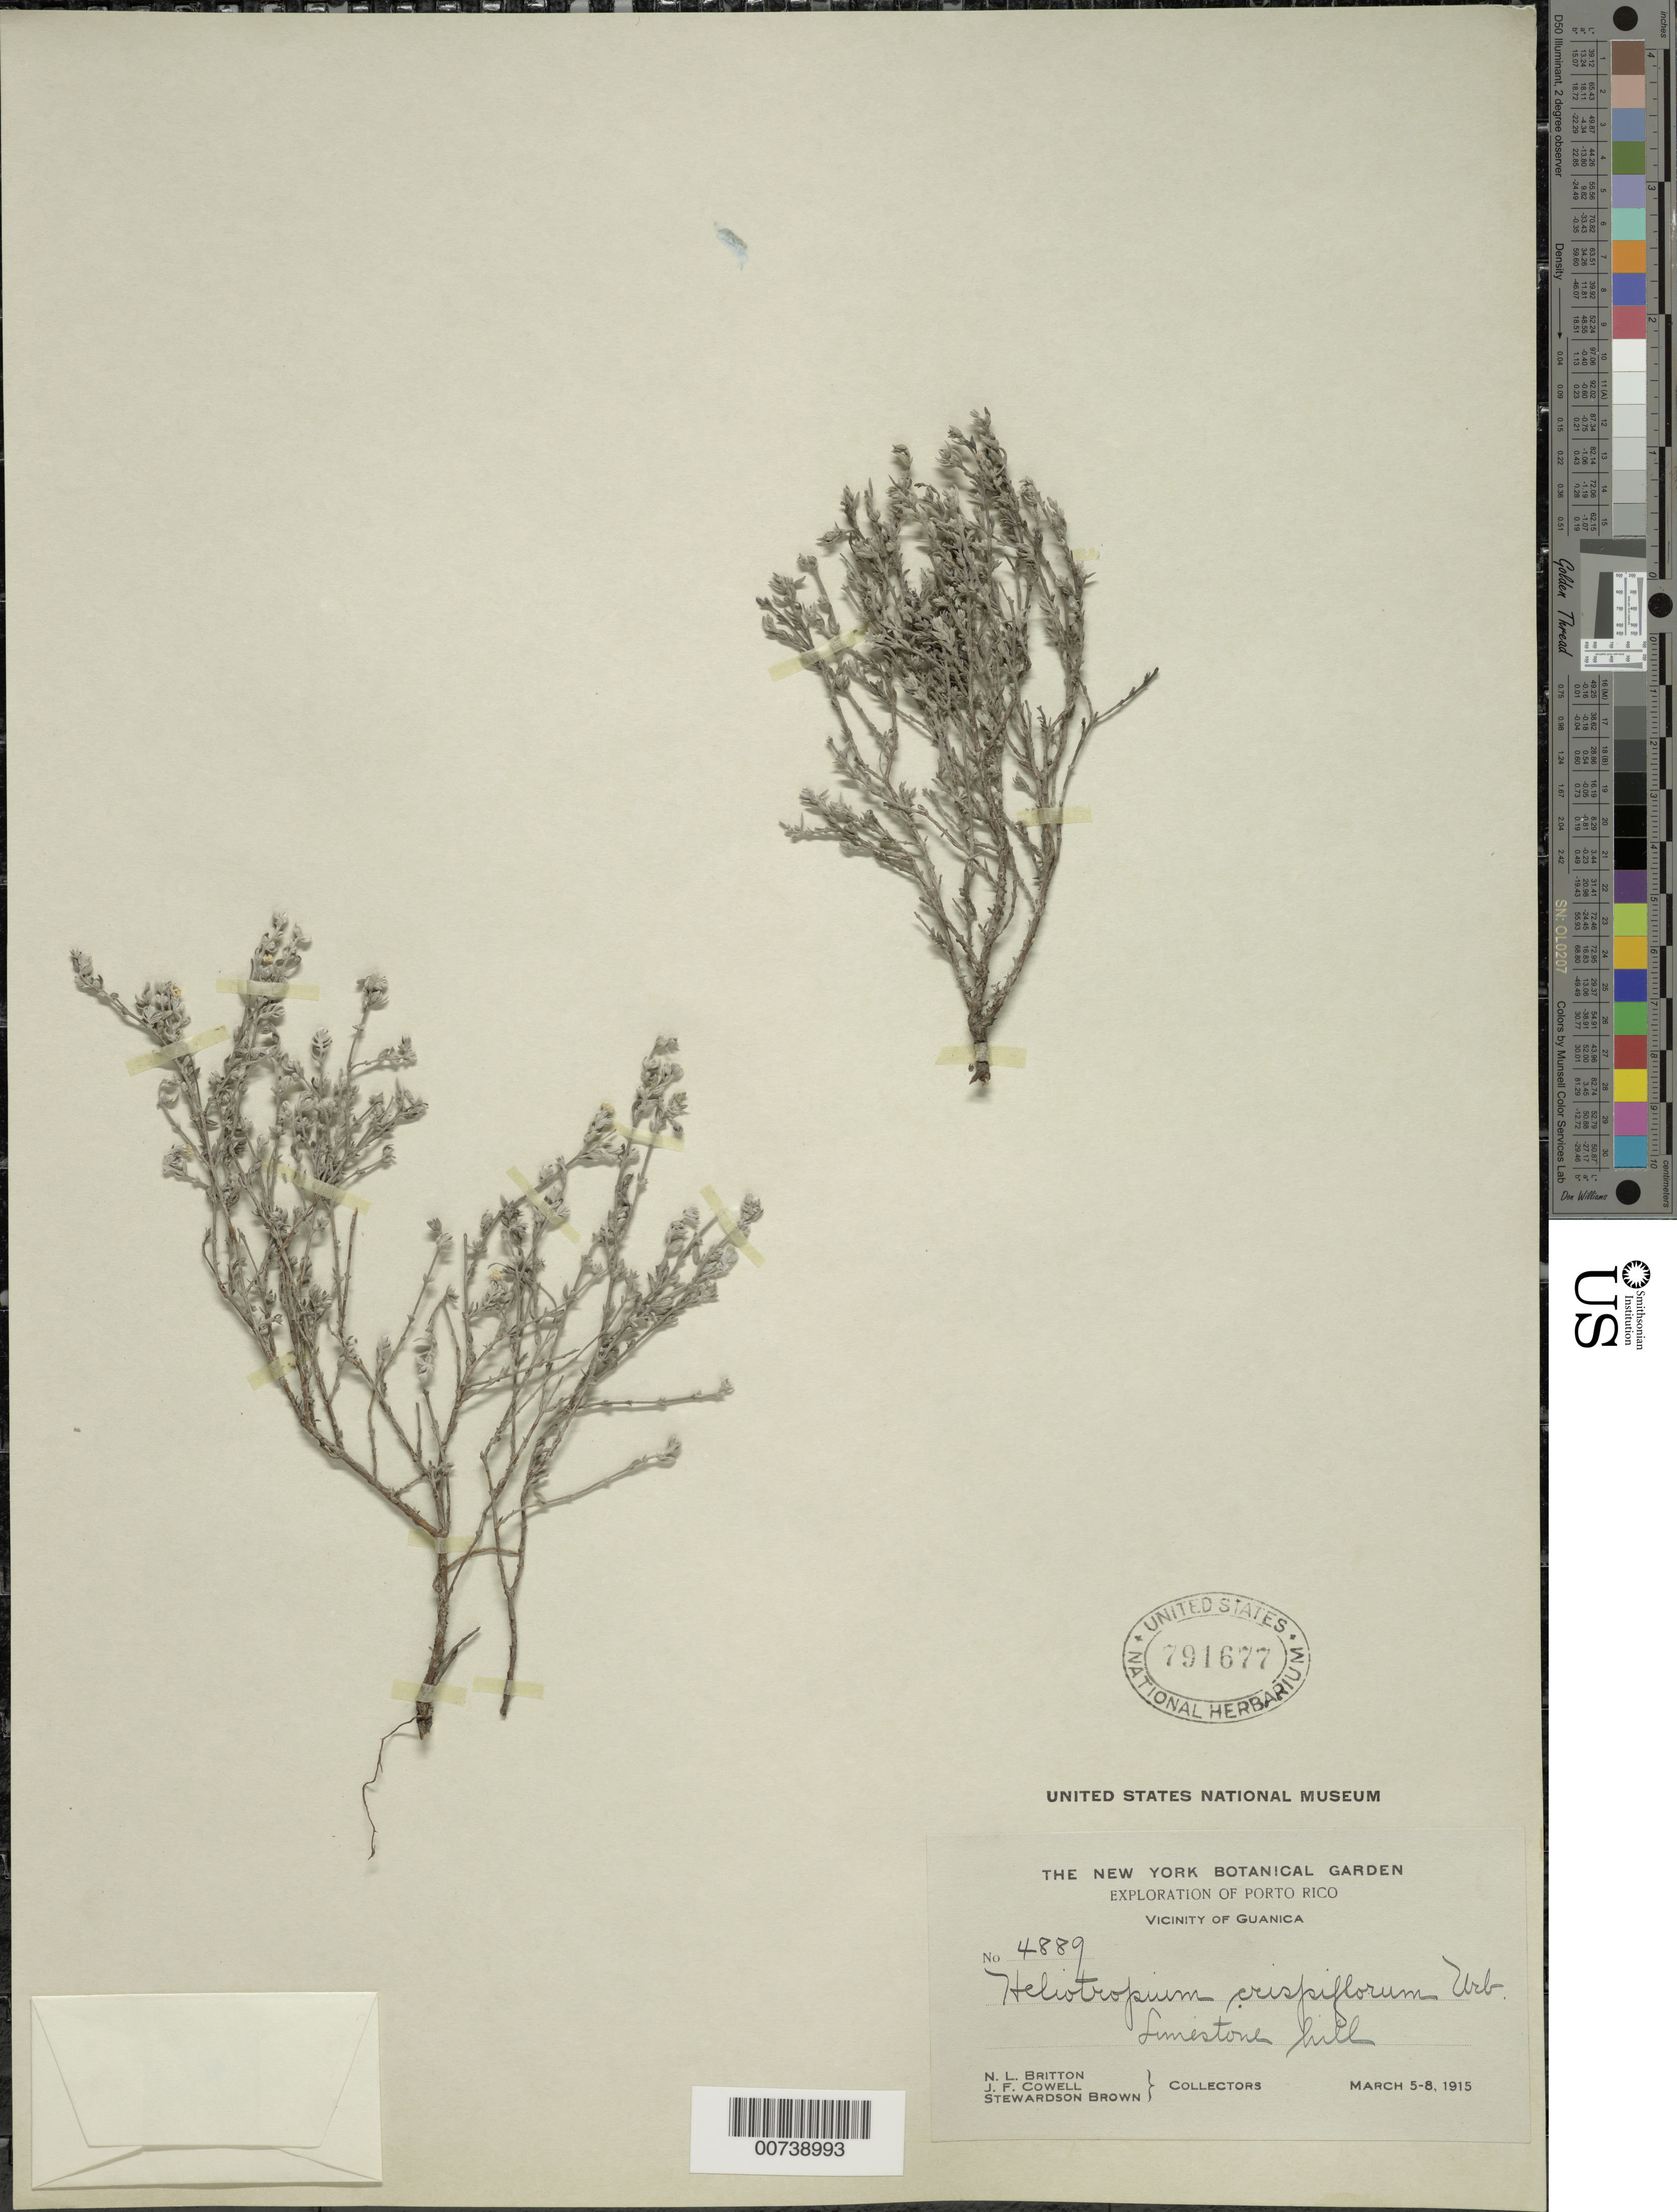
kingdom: Plantae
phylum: Tracheophyta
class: Magnoliopsida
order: Boraginales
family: Heliotropiaceae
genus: Heliotropium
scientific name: Heliotropium microphyllum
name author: Sw. ex Wikstr.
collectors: N. Britton, J. F. Cowell & S. Brown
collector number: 4889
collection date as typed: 05 Mar 1915 to 08 Mar 1915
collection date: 1915-03-05/1915-03-08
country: Puerto Rico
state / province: Guánica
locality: Vicinity of Guanica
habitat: Limestone hill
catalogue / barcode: US 791677